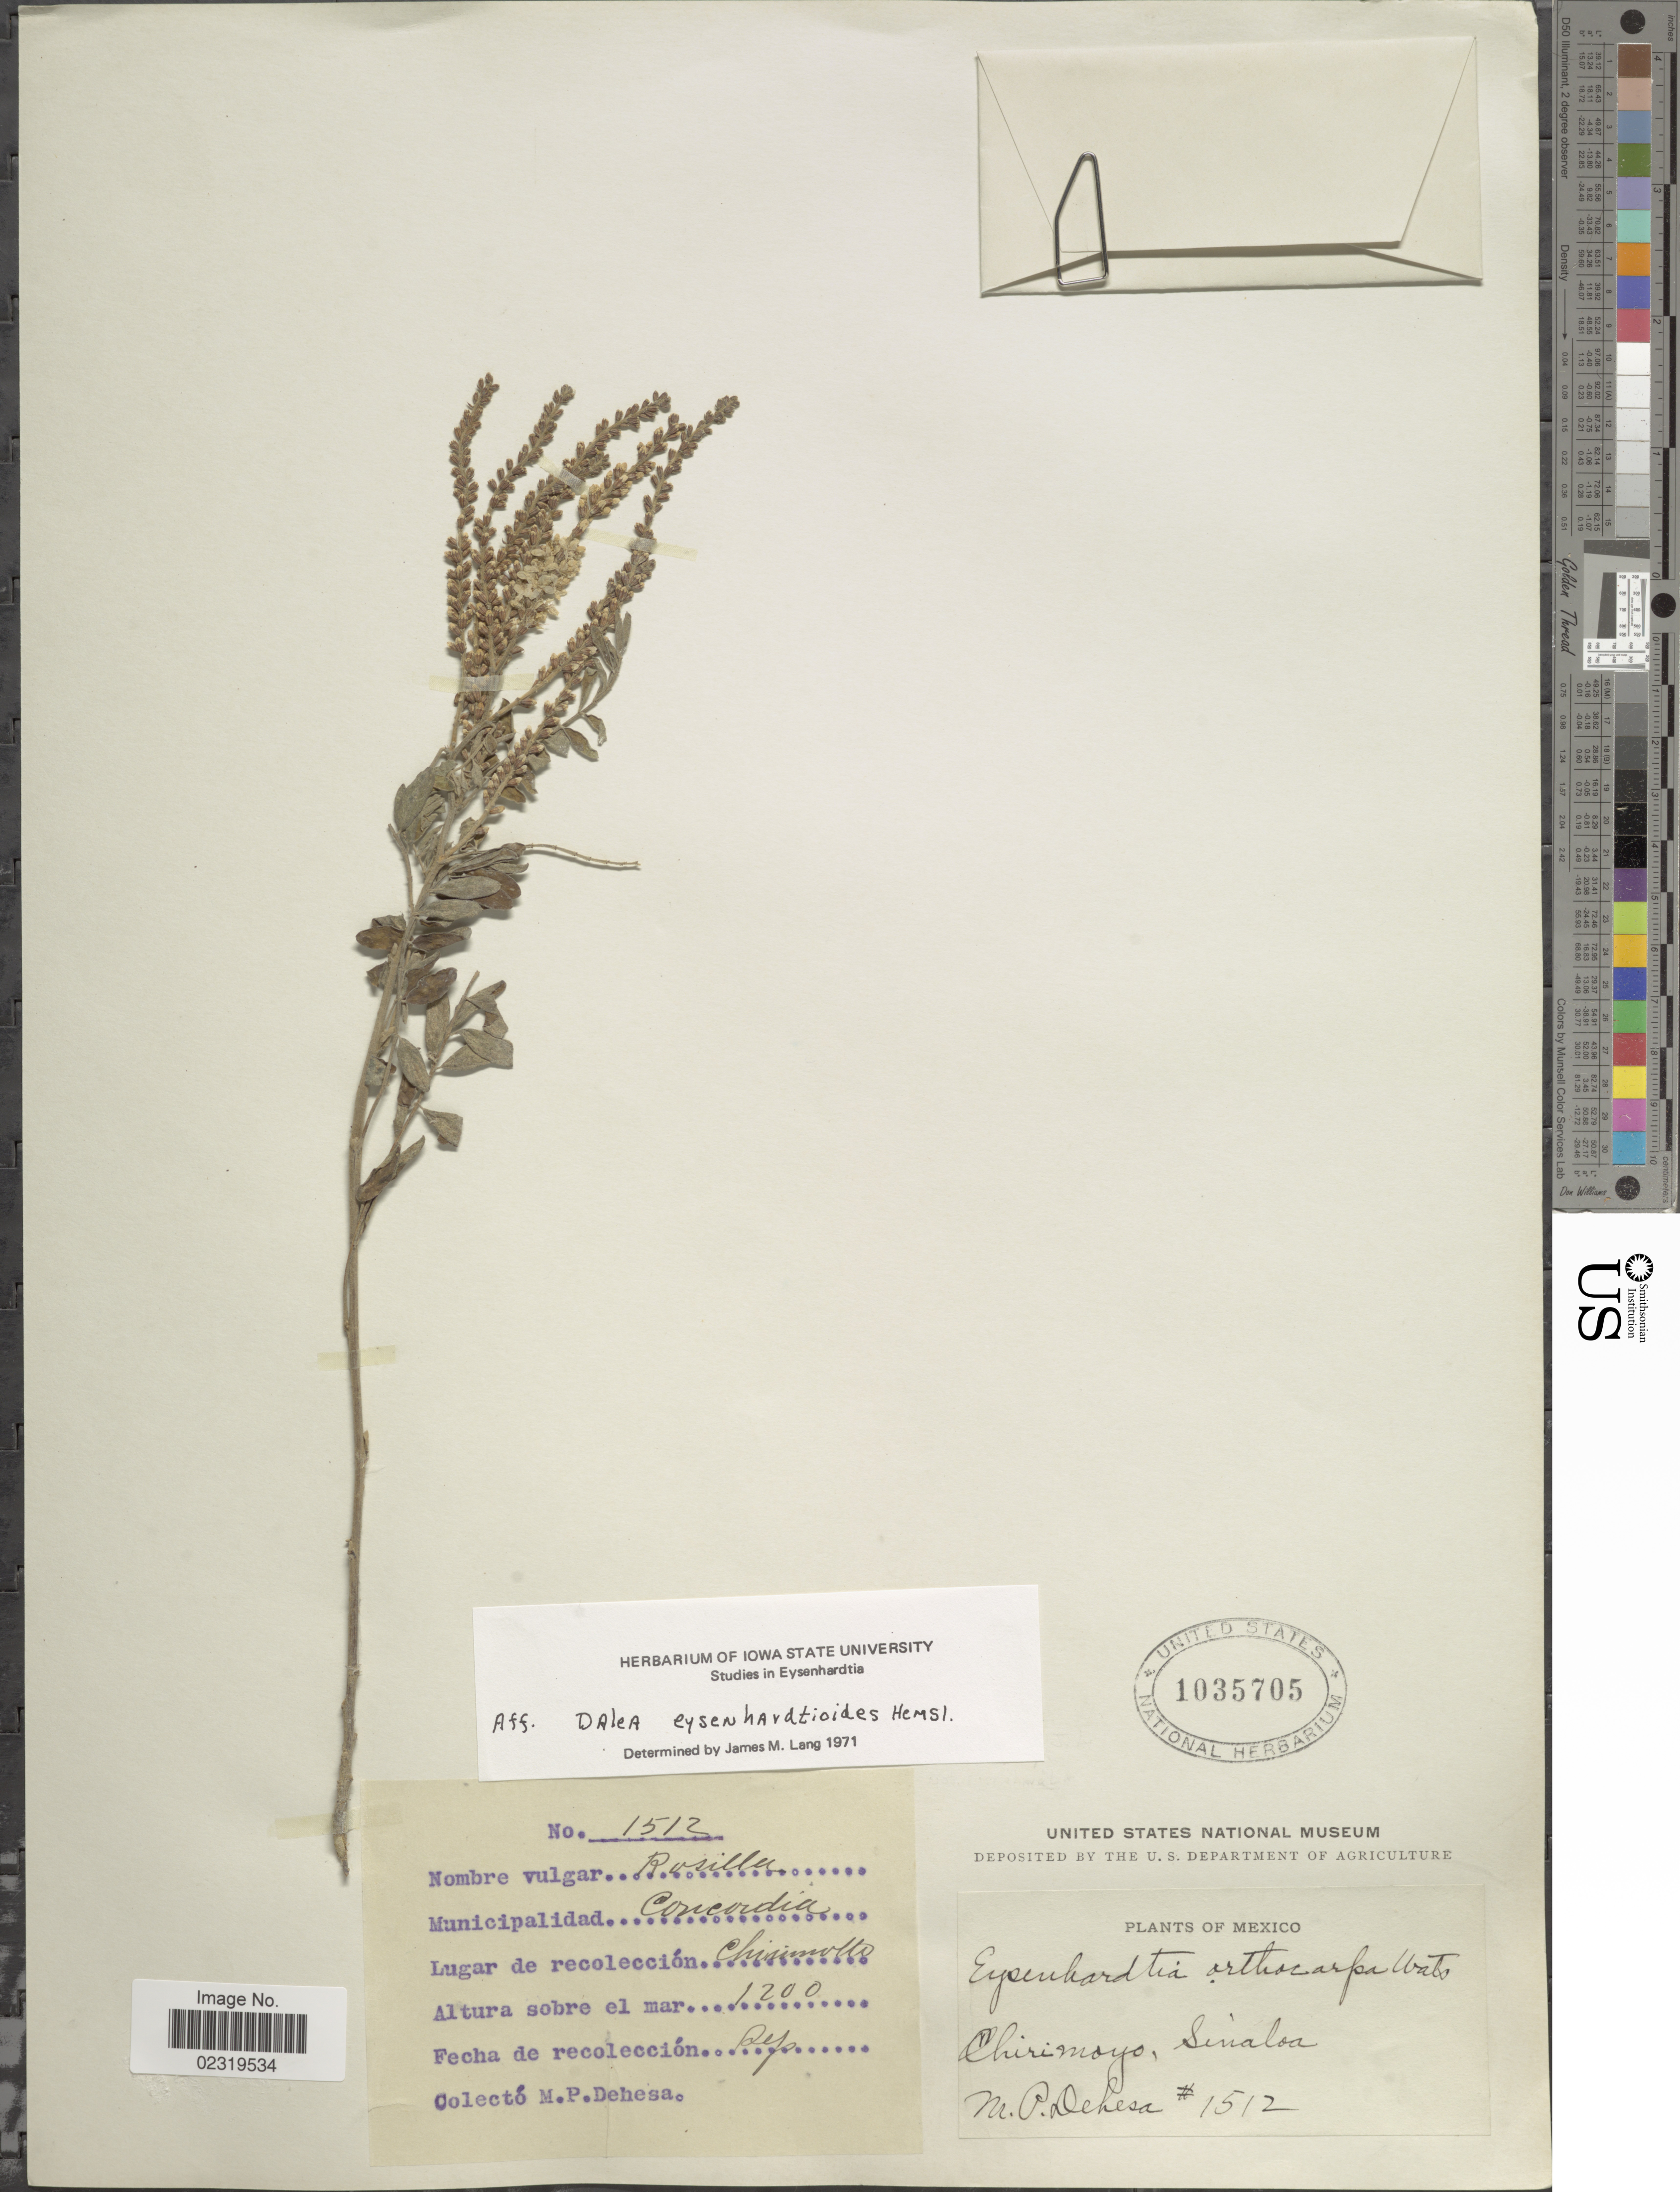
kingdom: Plantae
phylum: Tracheophyta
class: Magnoliopsida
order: Fabales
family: Fabaceae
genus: Dalea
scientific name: Dalea leucostachya var. eysenhardtioides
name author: (Hemsl.) Barneby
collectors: M. Dehesa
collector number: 1512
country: Mexico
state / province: Sinaloa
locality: Chirimoyo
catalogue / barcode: US 1035705